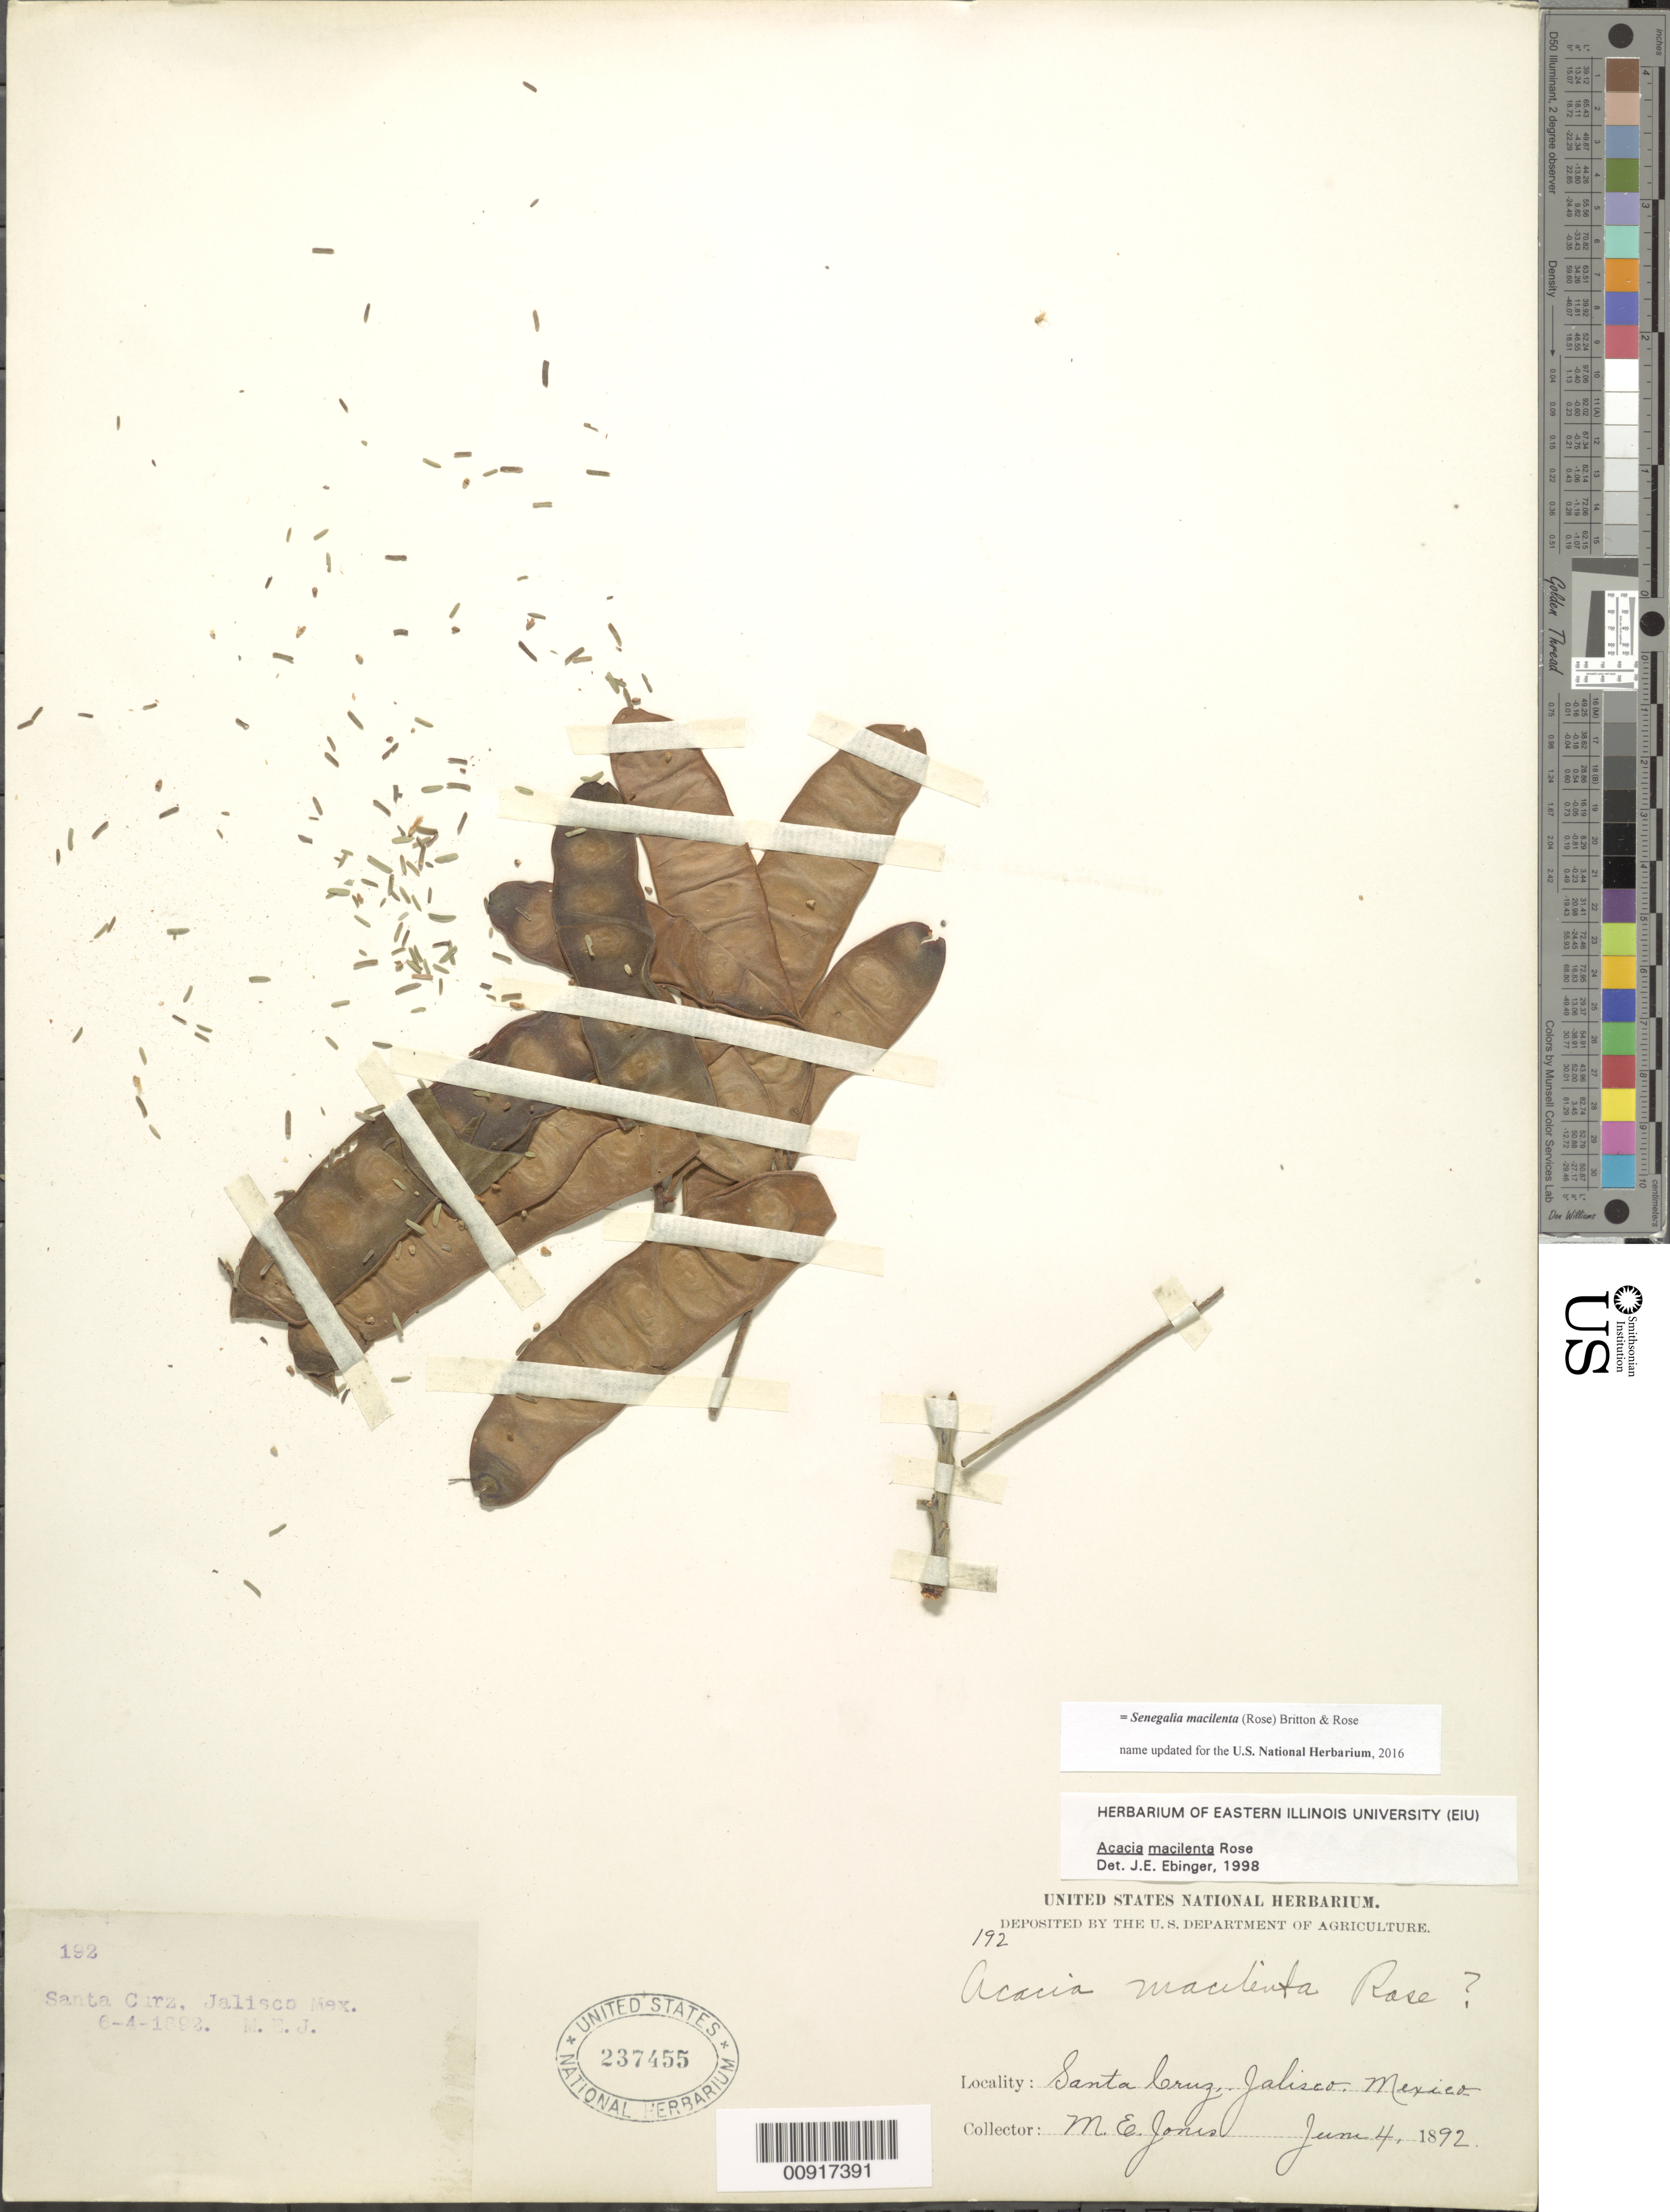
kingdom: Plantae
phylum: Tracheophyta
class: Magnoliopsida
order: Fabales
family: Fabaceae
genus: Senegalia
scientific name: Senegalia macilenta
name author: (Rose) Britton & Rose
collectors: M. E. Jones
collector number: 192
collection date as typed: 04 Jun 1892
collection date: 1892-06-04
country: Mexico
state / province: Jalisco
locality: Santa Cruz, Jalisco.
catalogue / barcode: US 237455